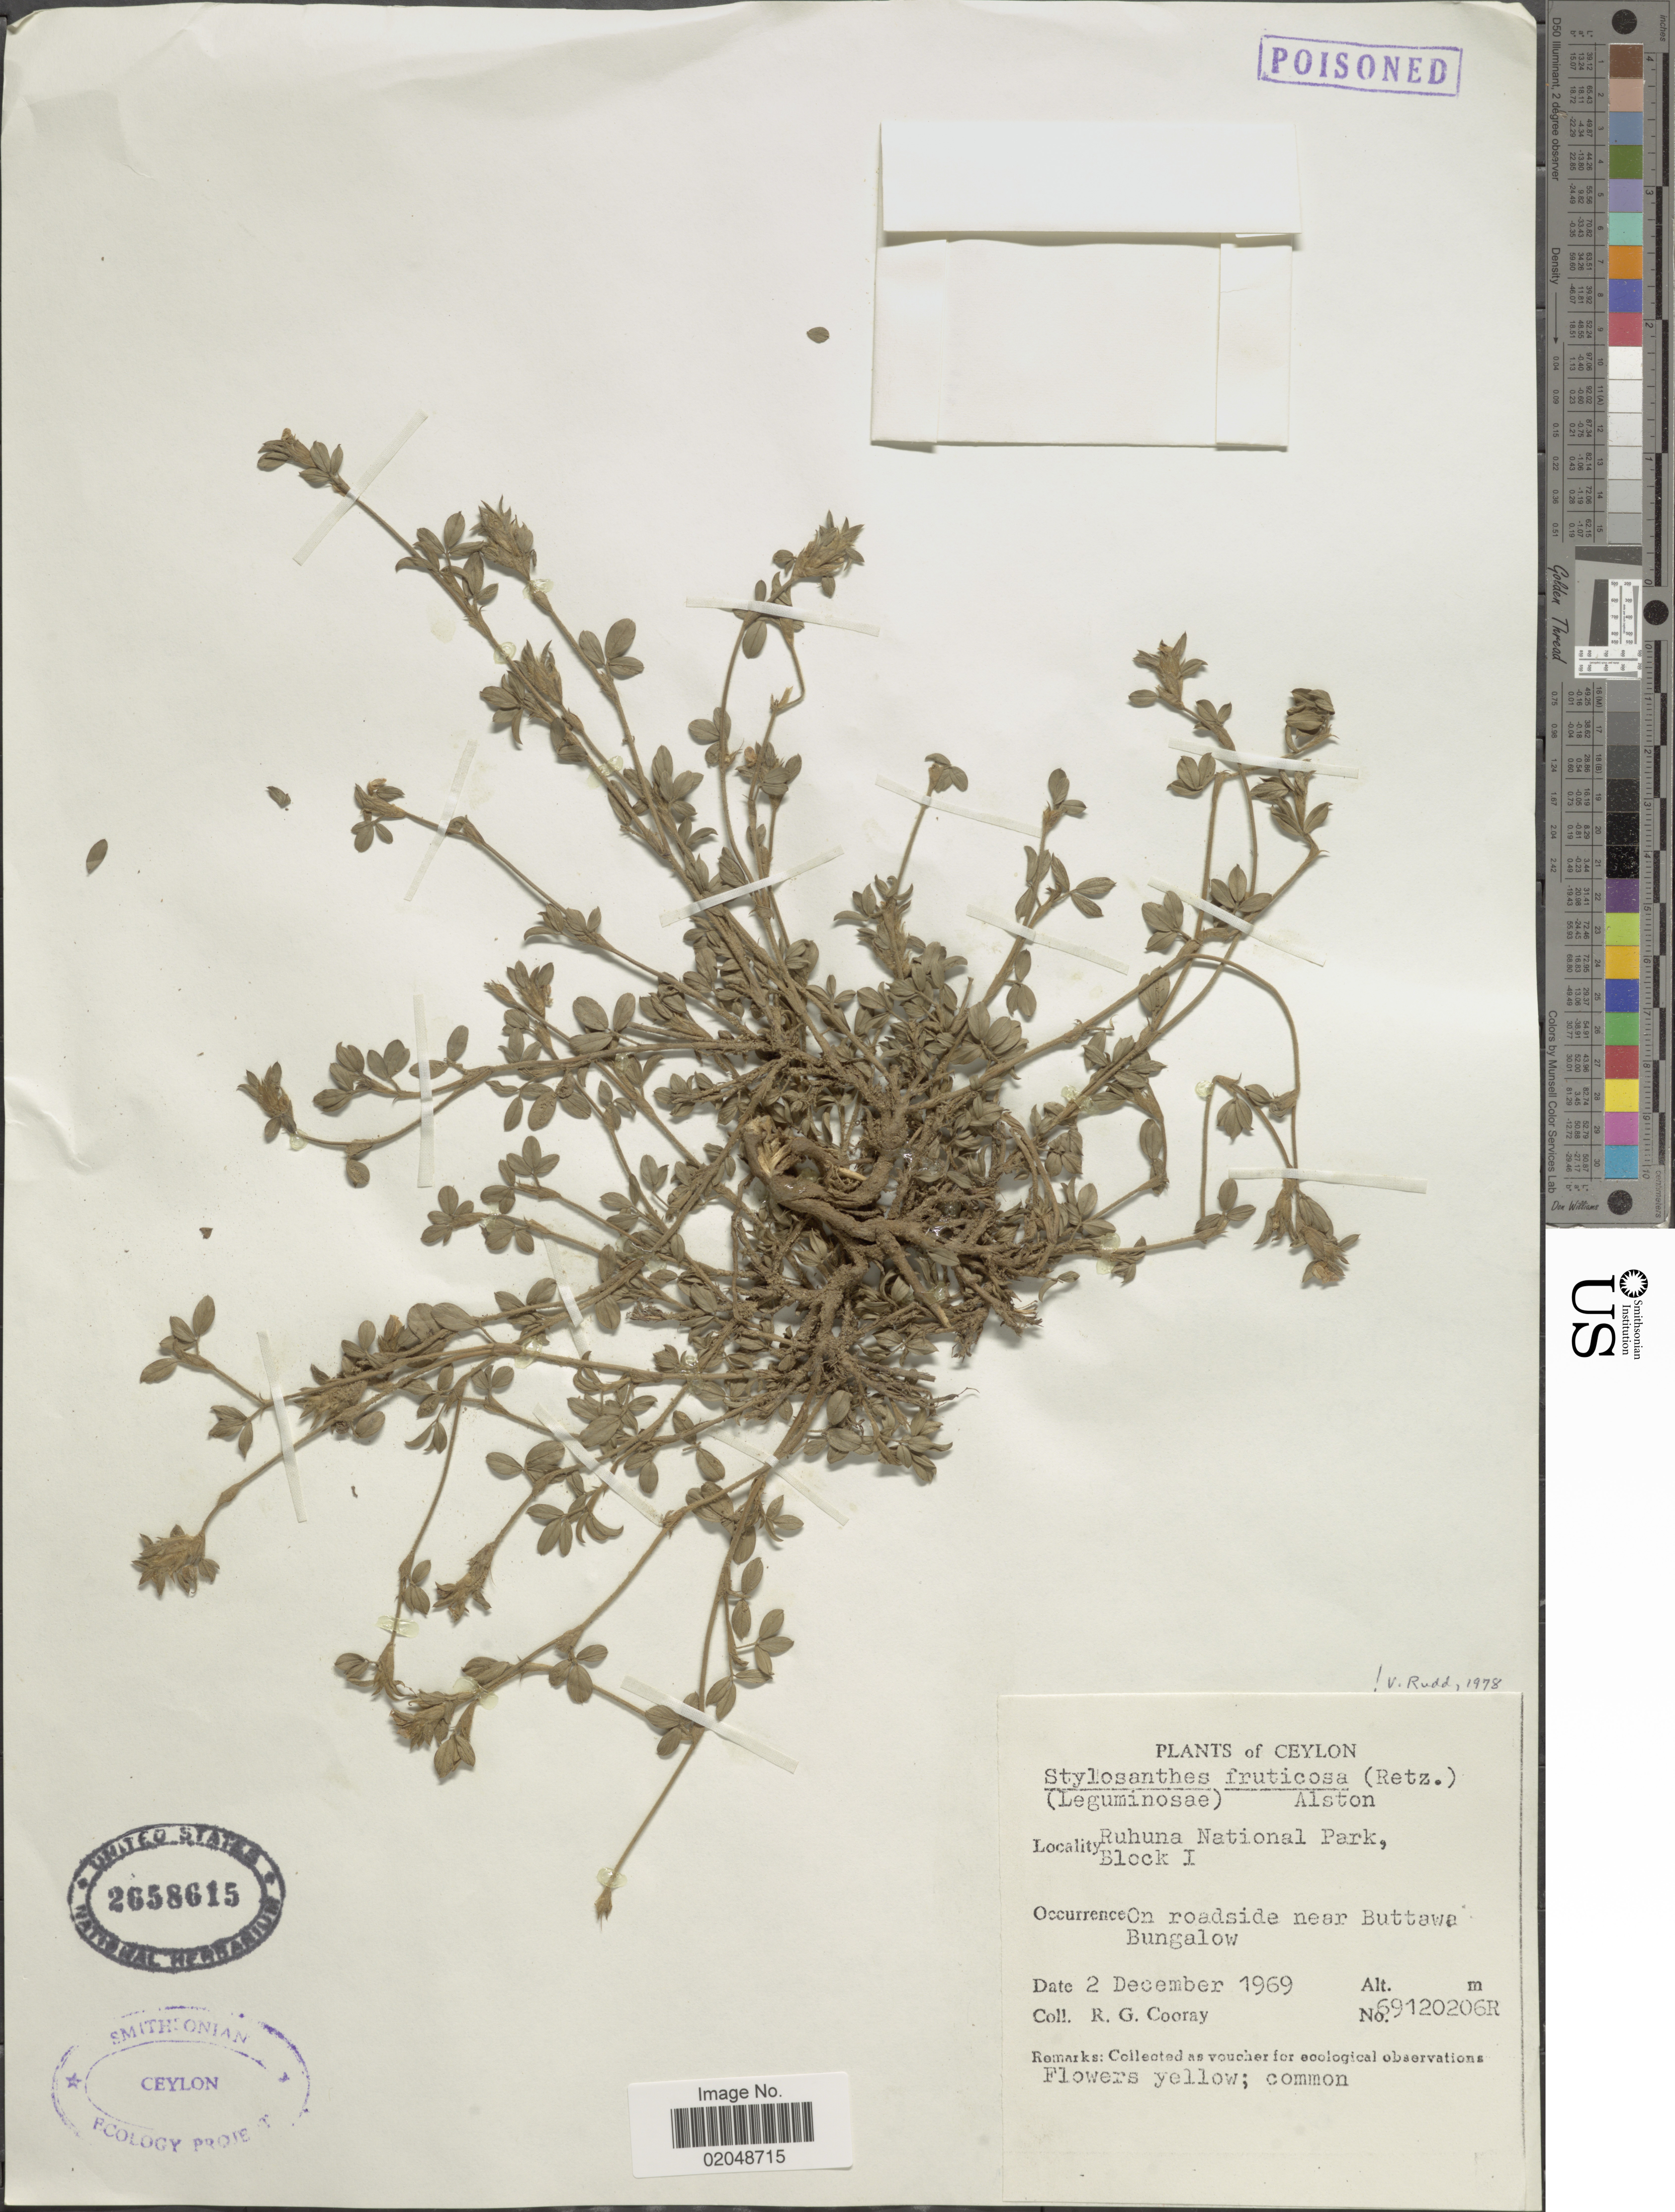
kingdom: Plantae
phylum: Tracheophyta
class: Magnoliopsida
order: Fabales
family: Fabaceae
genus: Stylosanthes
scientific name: Stylosanthes fruticosa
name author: (Retz.) Alston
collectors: R. Cooray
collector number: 69120206R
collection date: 1969-12-02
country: Sri Lanka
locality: Ruhuna National Park, Block 1, on roadside near Buttawa Bungalow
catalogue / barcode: US 2658615